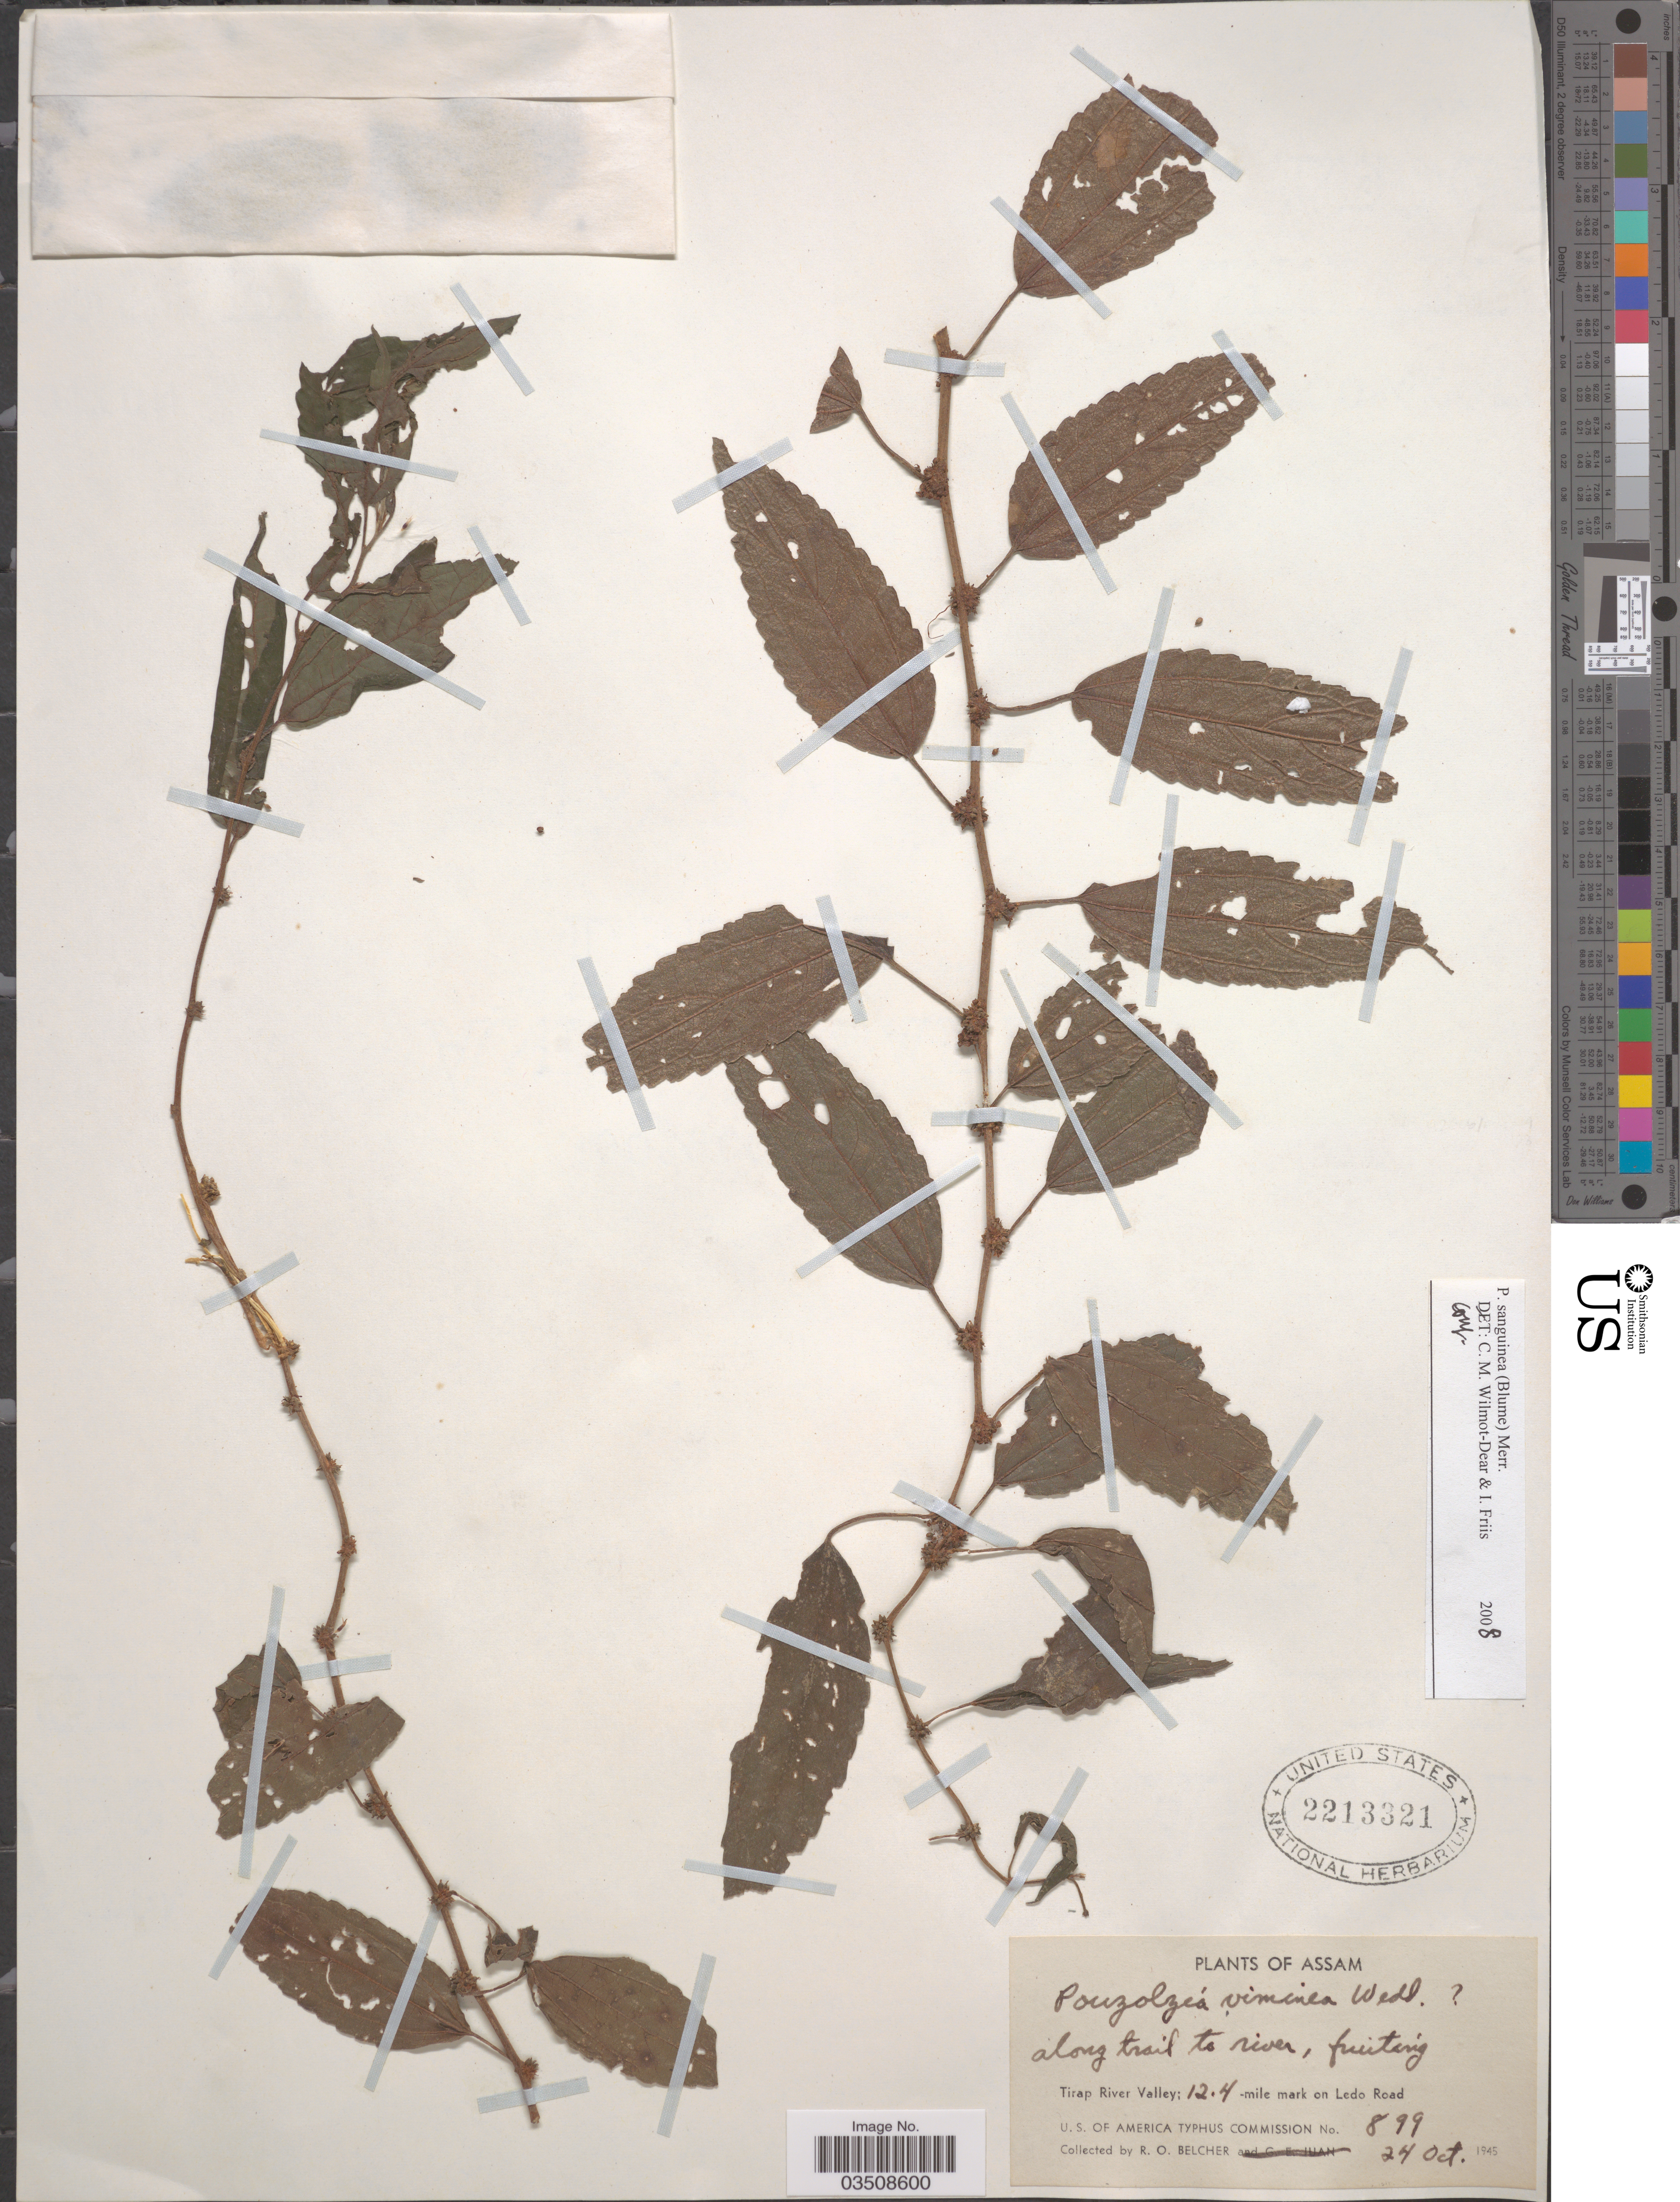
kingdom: Plantae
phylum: Tracheophyta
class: Magnoliopsida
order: Rosales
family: Urticaceae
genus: Pouzolzia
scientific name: Pouzolzia sanguinea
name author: (Blume) Merr.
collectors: R. Belcher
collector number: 899?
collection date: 1945-10-24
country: India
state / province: Assam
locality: Along trail to river, fruiting. Tirap River Valley; 12.4 -mile mark on Ledo Road.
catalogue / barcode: US 2213321